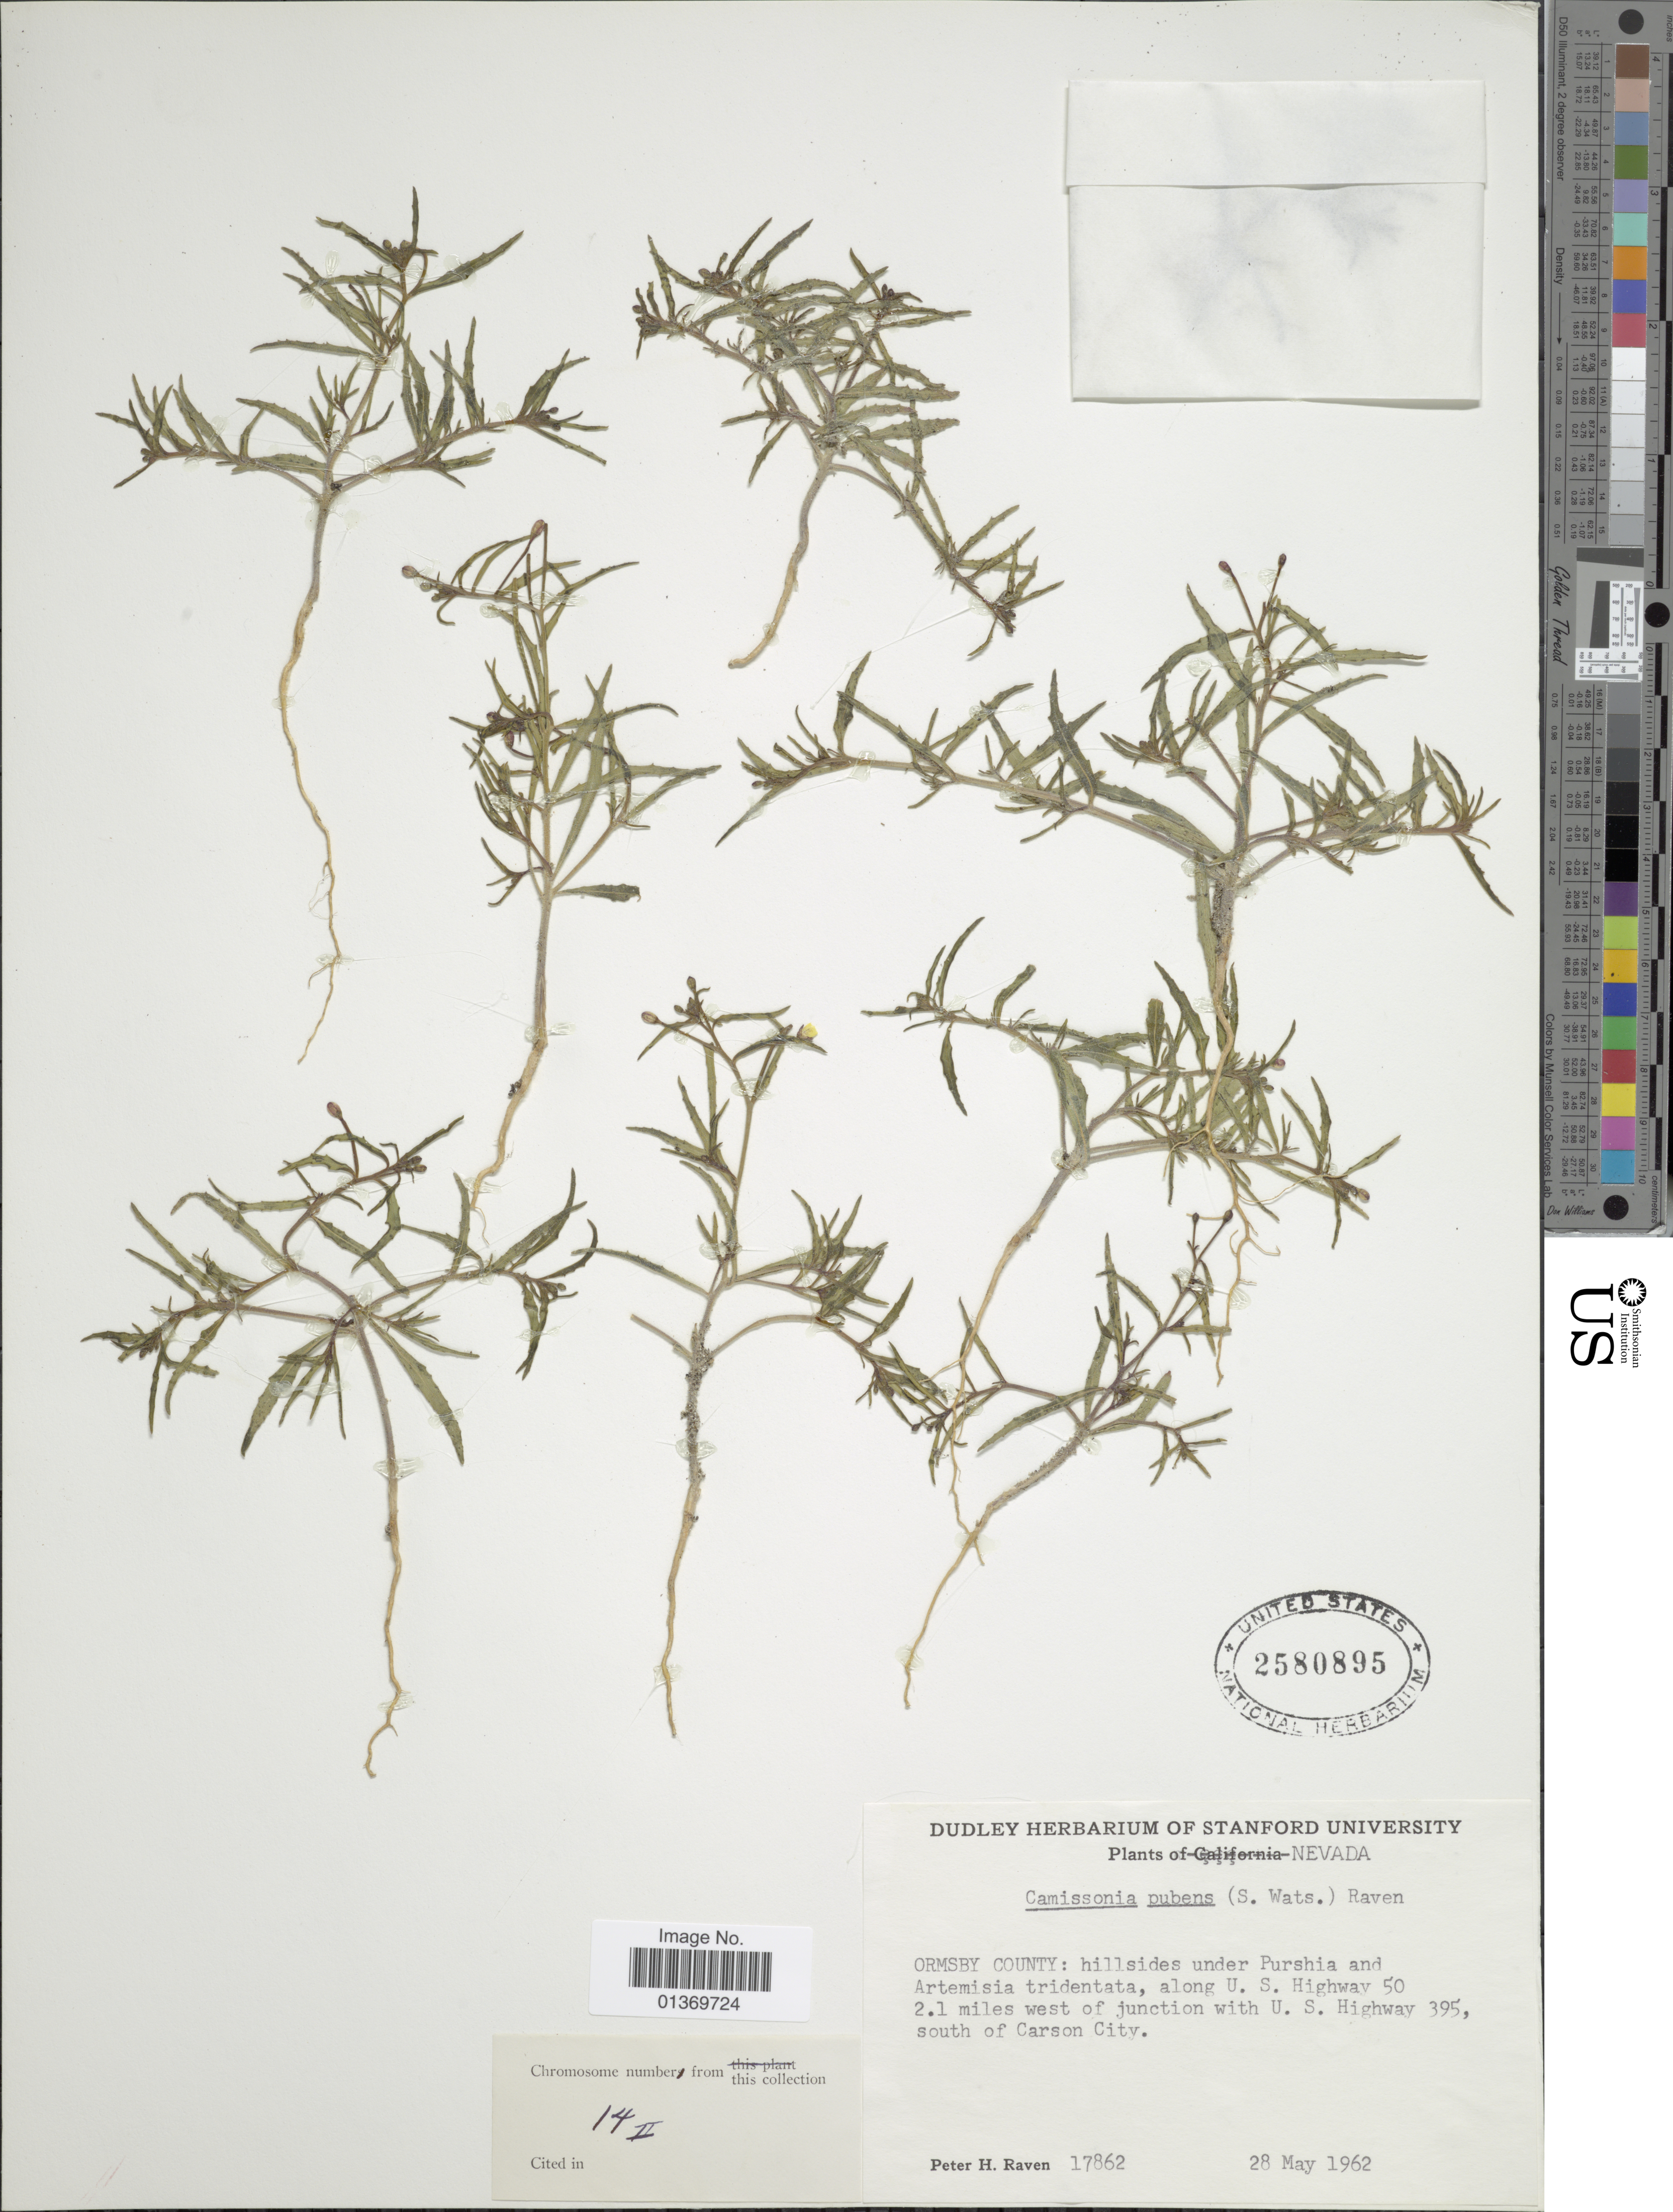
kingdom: Plantae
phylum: Tracheophyta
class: Magnoliopsida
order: Myrtales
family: Onagraceae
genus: Camissonia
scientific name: Camissonia pubens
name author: (S. Watson) P.H. Raven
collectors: P. H. Raven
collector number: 17862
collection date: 1962-05-28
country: United States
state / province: Nevada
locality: Ormsby County: along U.S. Highway 50, 2.1 miles west of junction with U.S. Highway 395, south of Carson City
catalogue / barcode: US 2580895